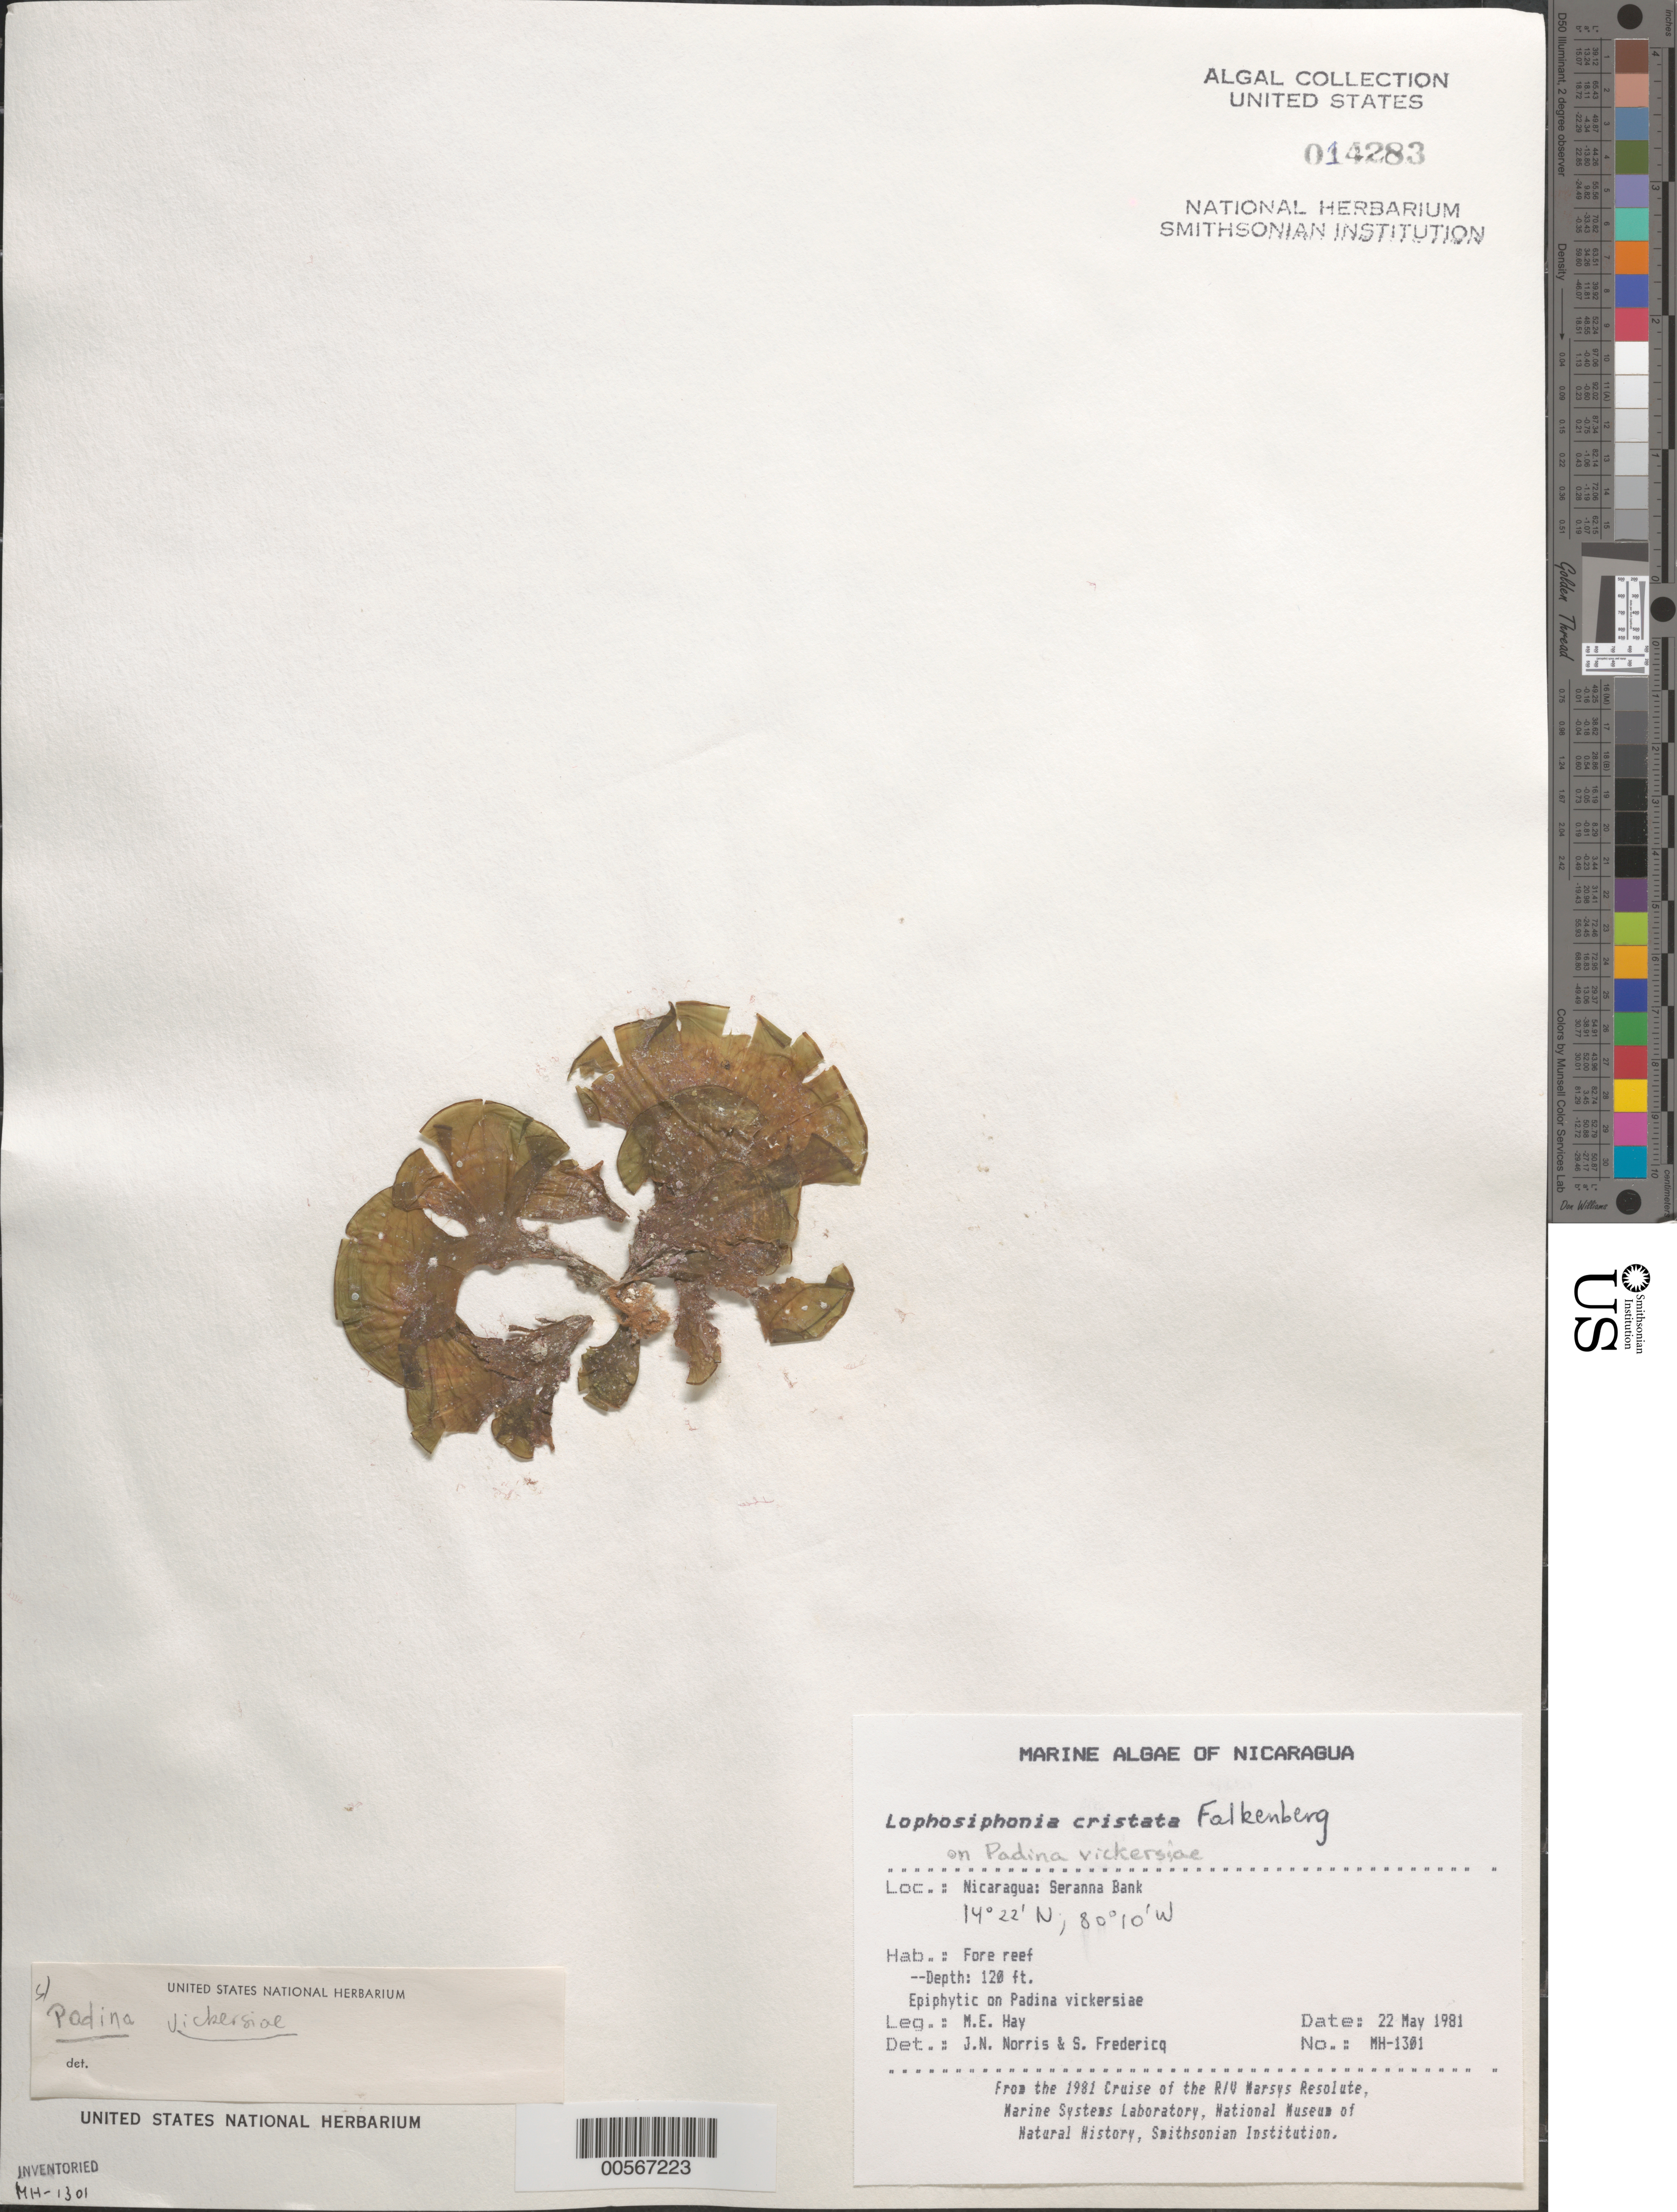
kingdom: Plantae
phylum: Rhodophyta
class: Florideophyceae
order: Ceramiales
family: Rhodomelaceae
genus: Lophosiphonia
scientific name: Lophosiphonia cristata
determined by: Norris, J. N.; Fredericq, S.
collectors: M. E. Hay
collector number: MEH-1301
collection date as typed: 22 May 1981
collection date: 1981-05-22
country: Nicaragua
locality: Seranna bank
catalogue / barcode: US 14283